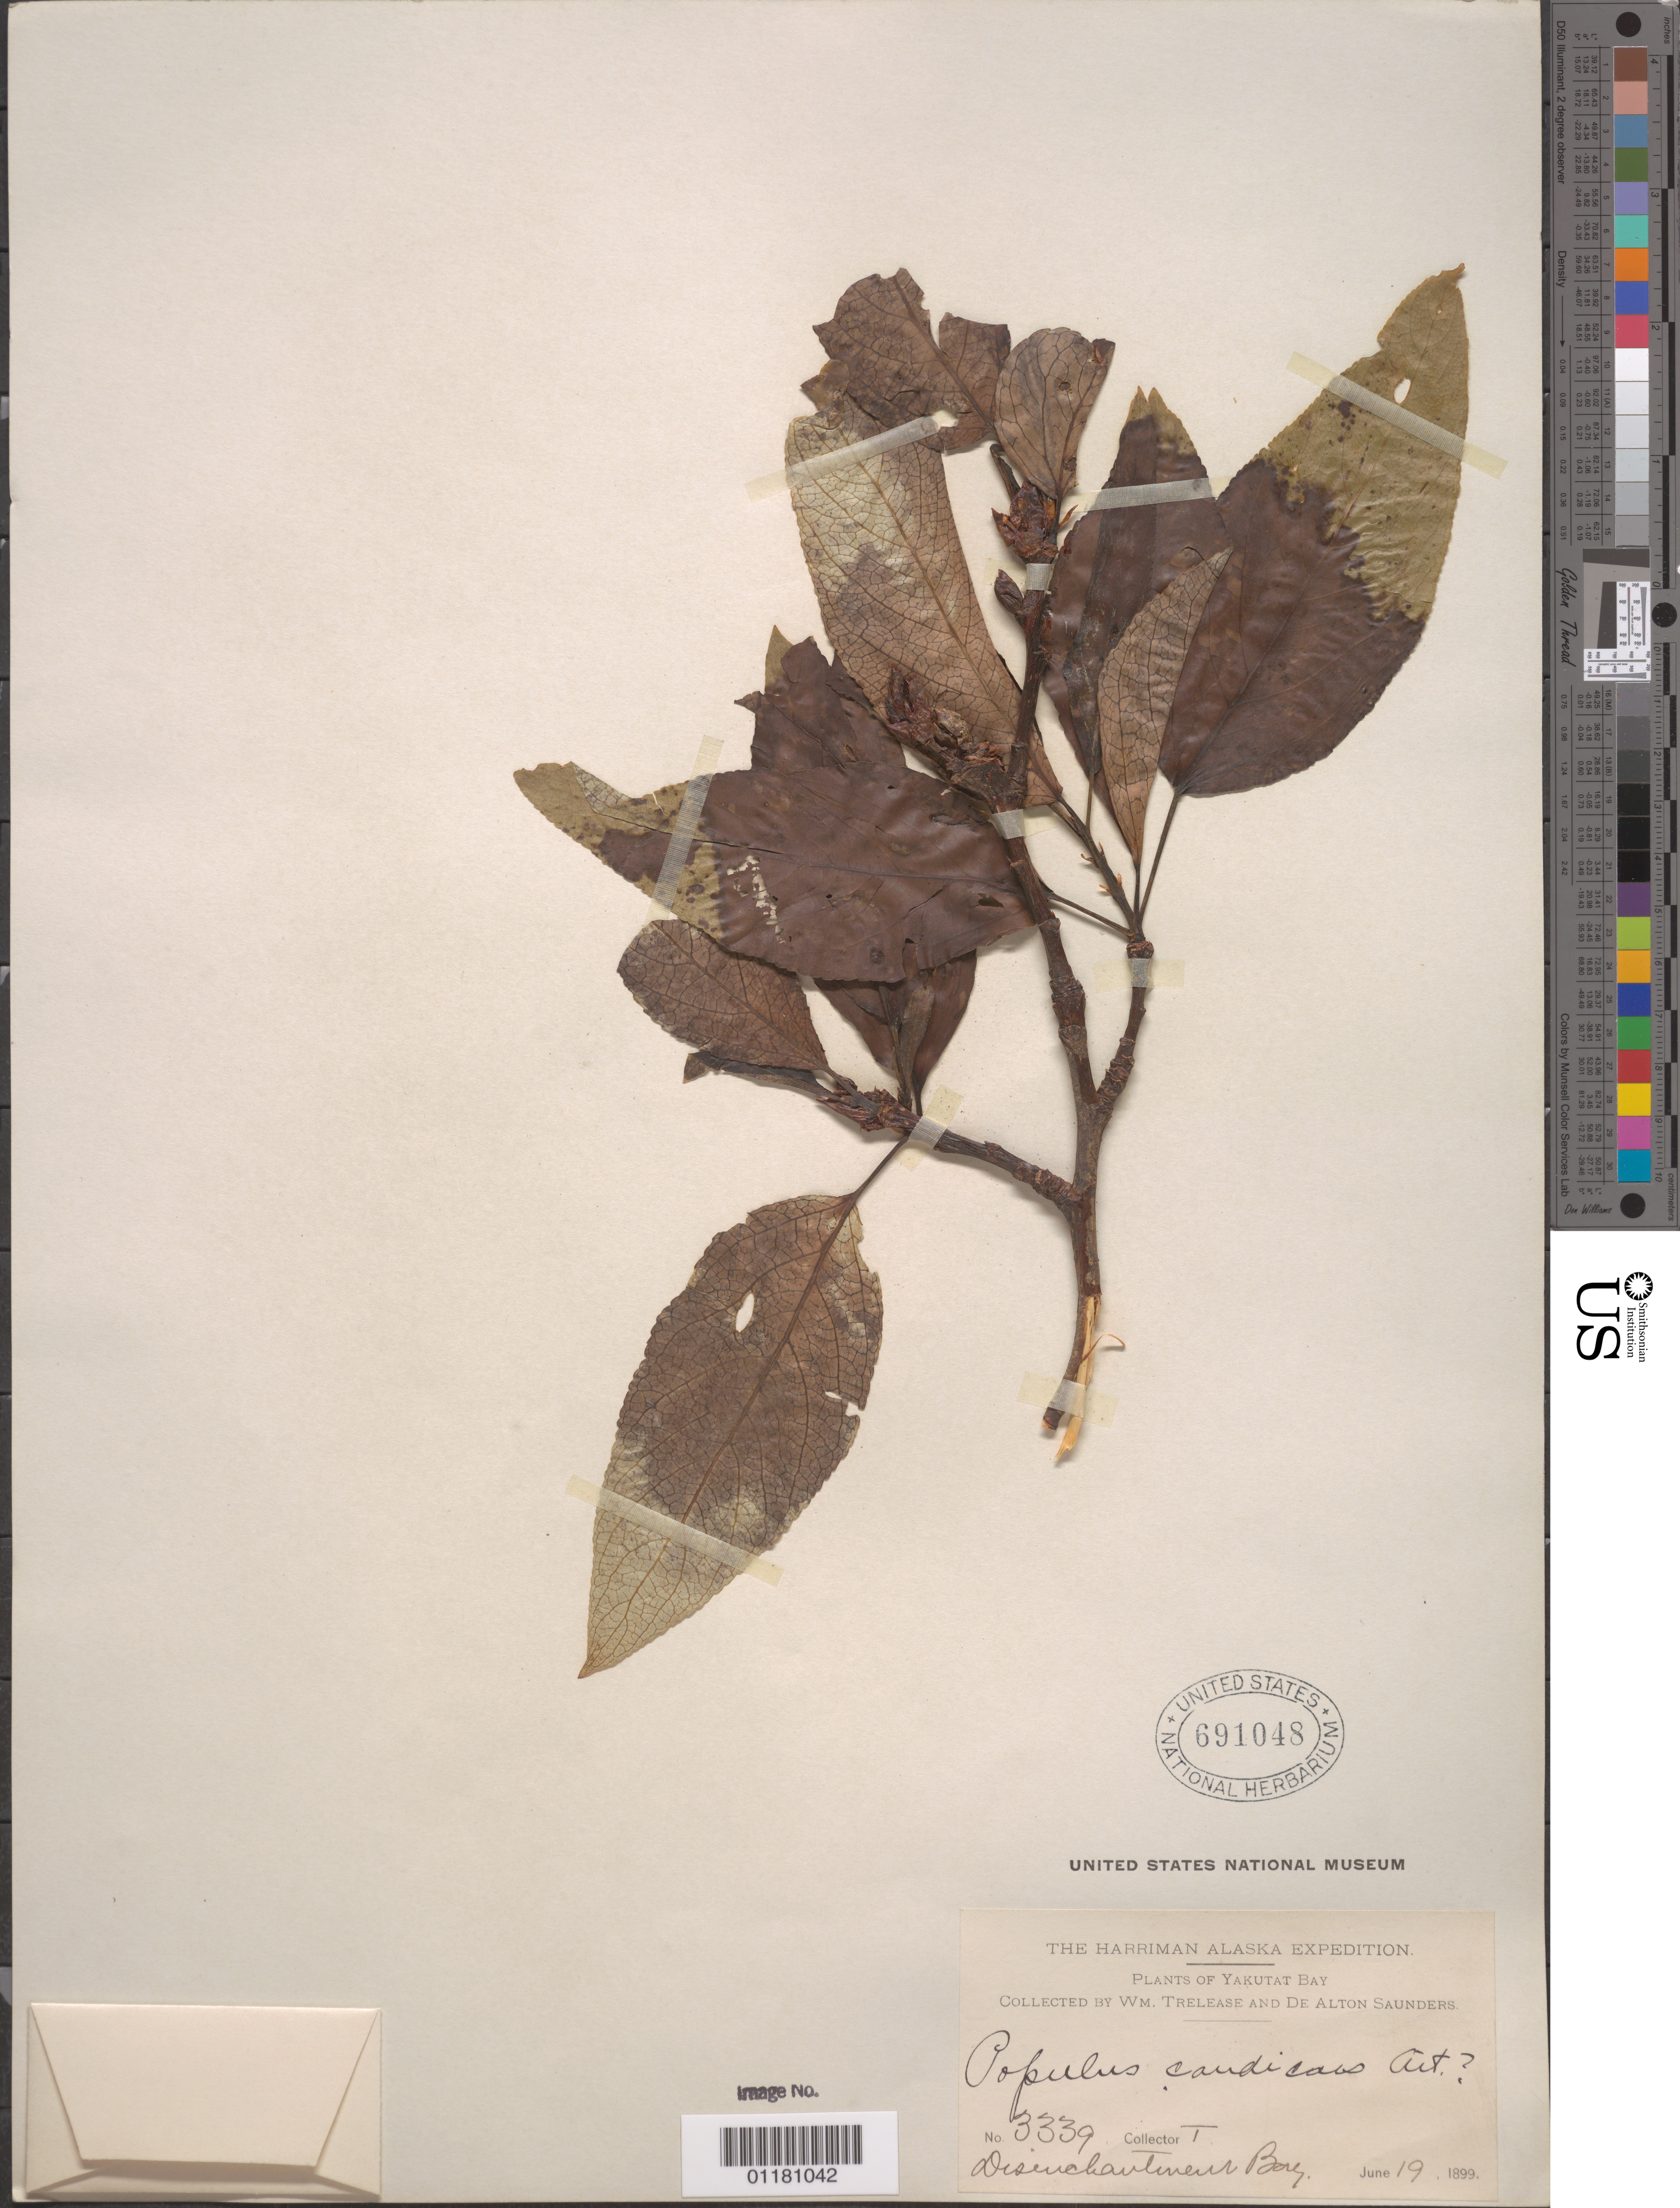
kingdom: Plantae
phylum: Tracheophyta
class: Magnoliopsida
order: Malpighiales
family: Salicaceae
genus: Populus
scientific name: Populus candicans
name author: Aiton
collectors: W. Trelease & D. Saunders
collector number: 3339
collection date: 1899-06-19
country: United States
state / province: Alaska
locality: Disenchantment Bay.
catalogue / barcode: US 691048